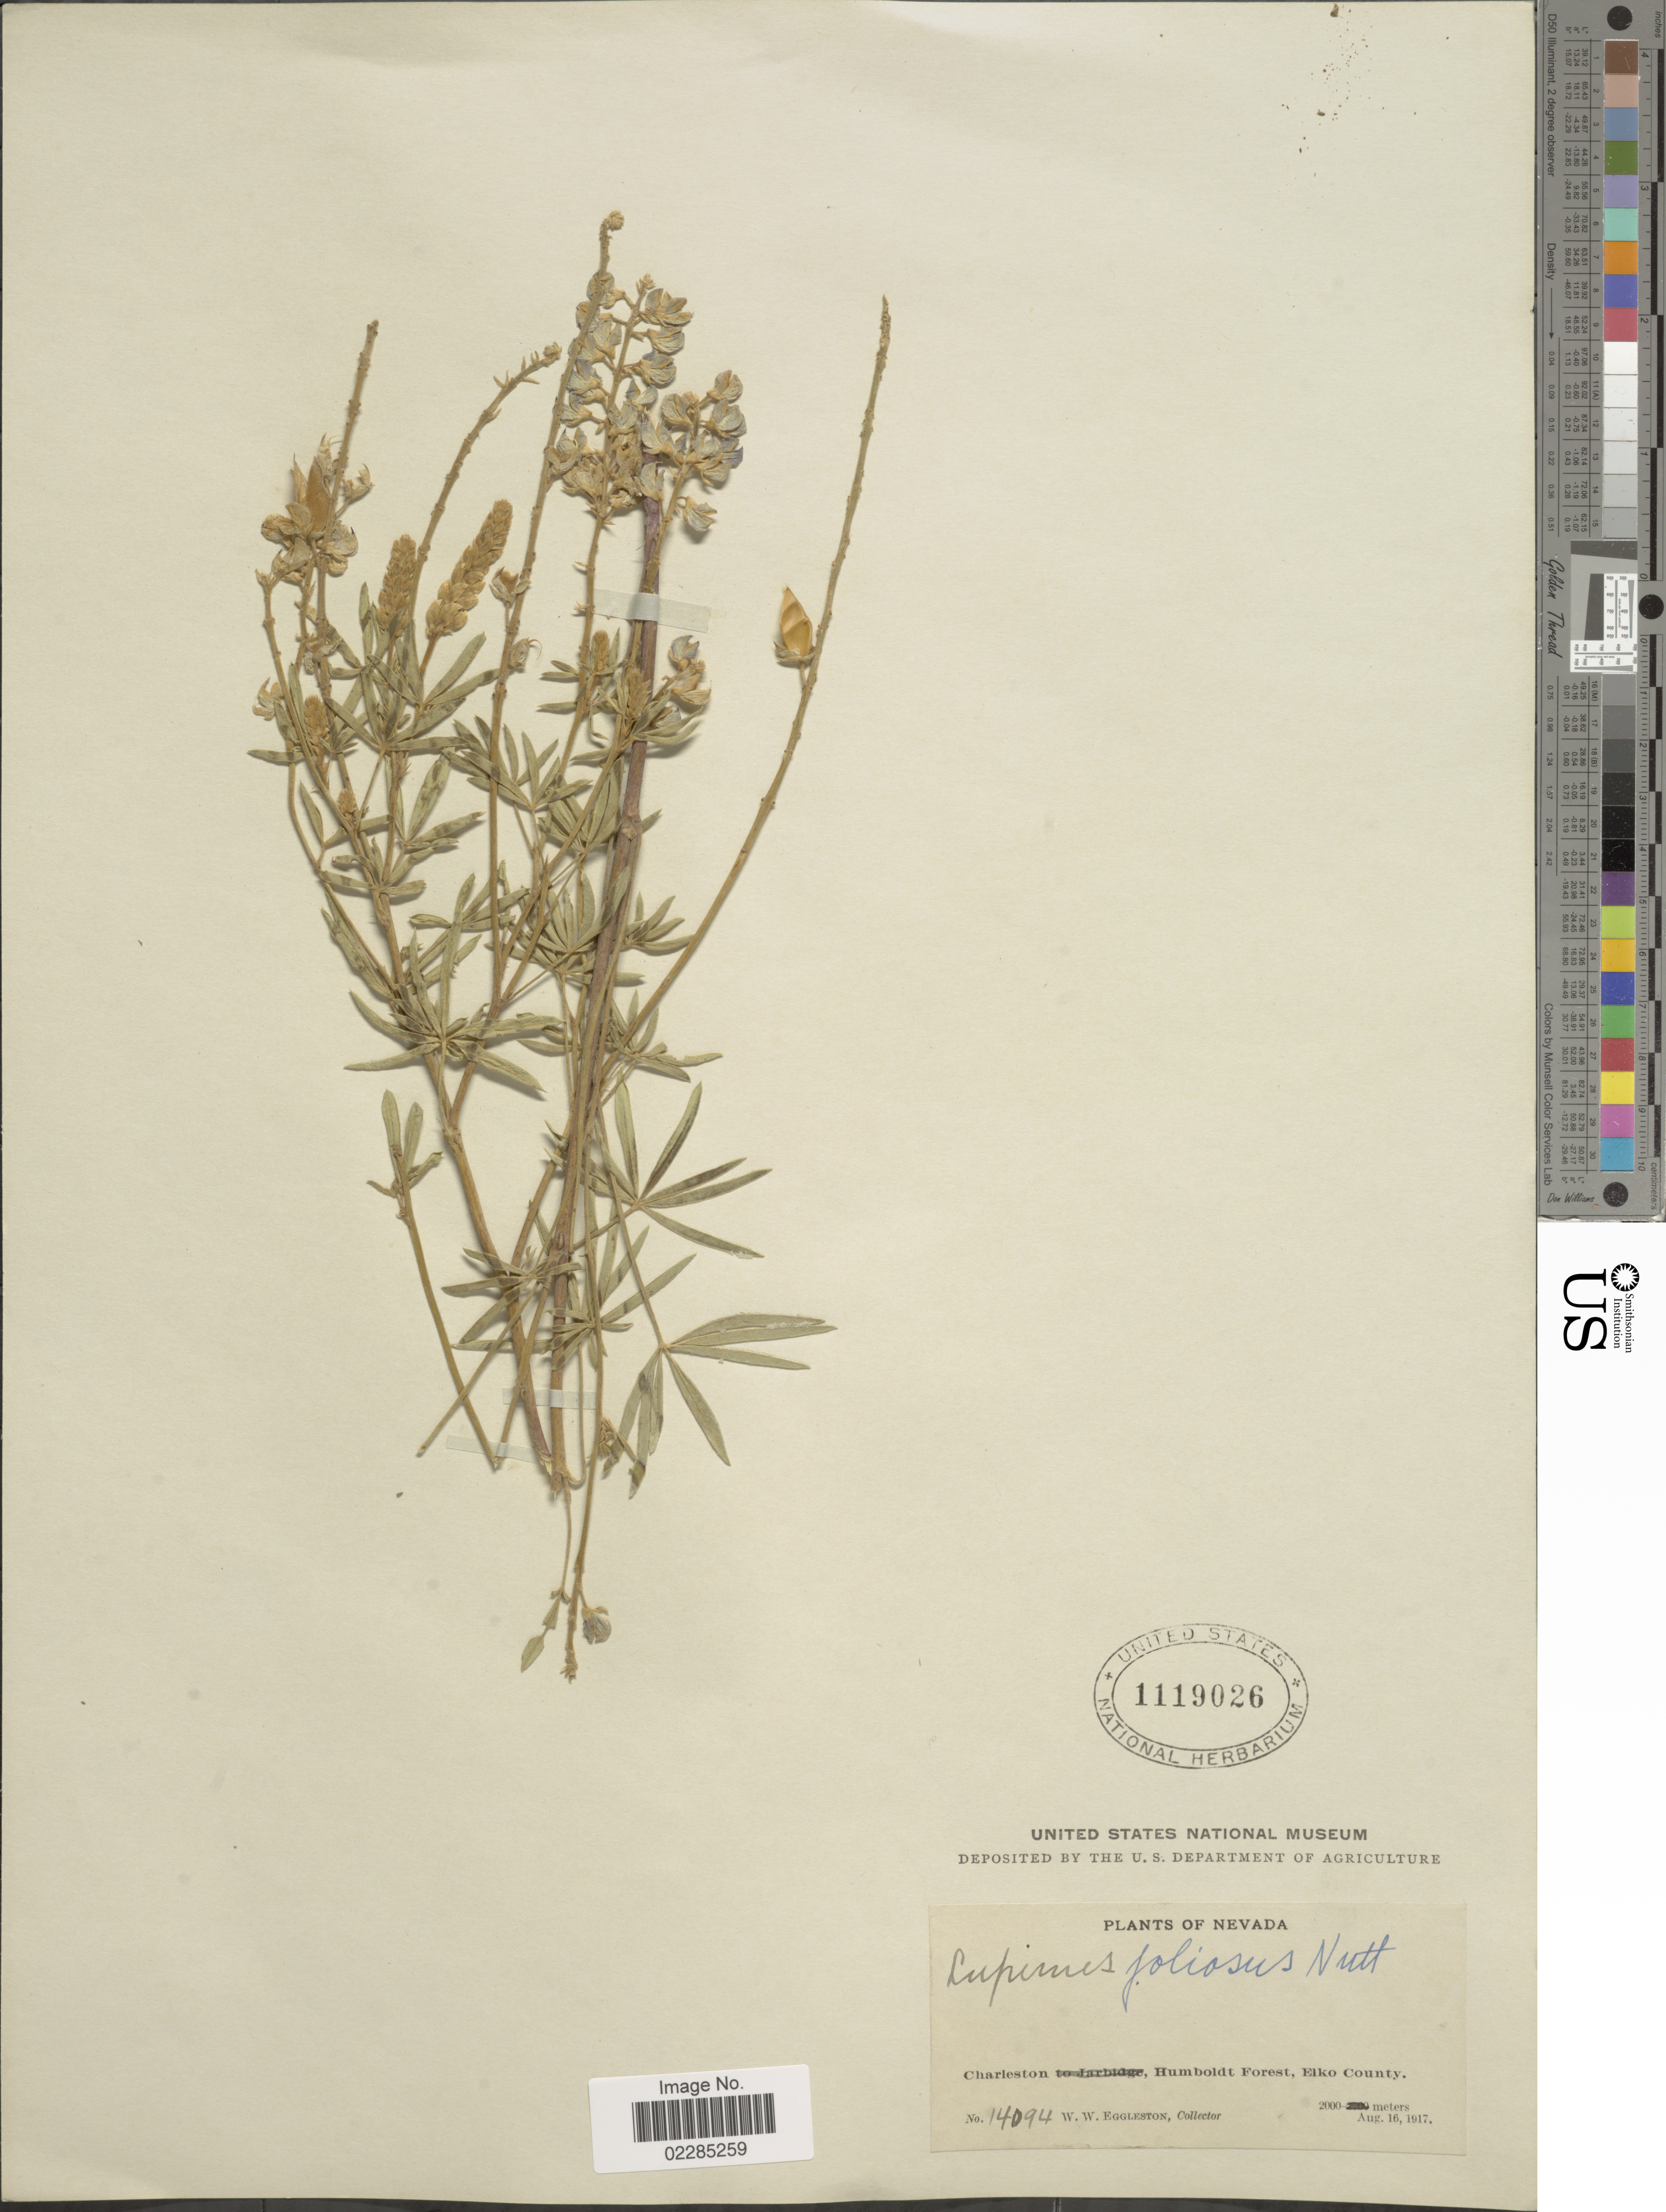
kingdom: Plantae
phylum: Tracheophyta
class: Magnoliopsida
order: Fabales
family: Fabaceae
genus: Lupinus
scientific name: Lupinus foliosus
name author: Hook.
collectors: W. W. Eggleston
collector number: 14094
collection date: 1917-08-16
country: United States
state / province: Nevada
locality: Charleston, Humboldt Forest, Elko County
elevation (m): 2000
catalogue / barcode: US 1119026